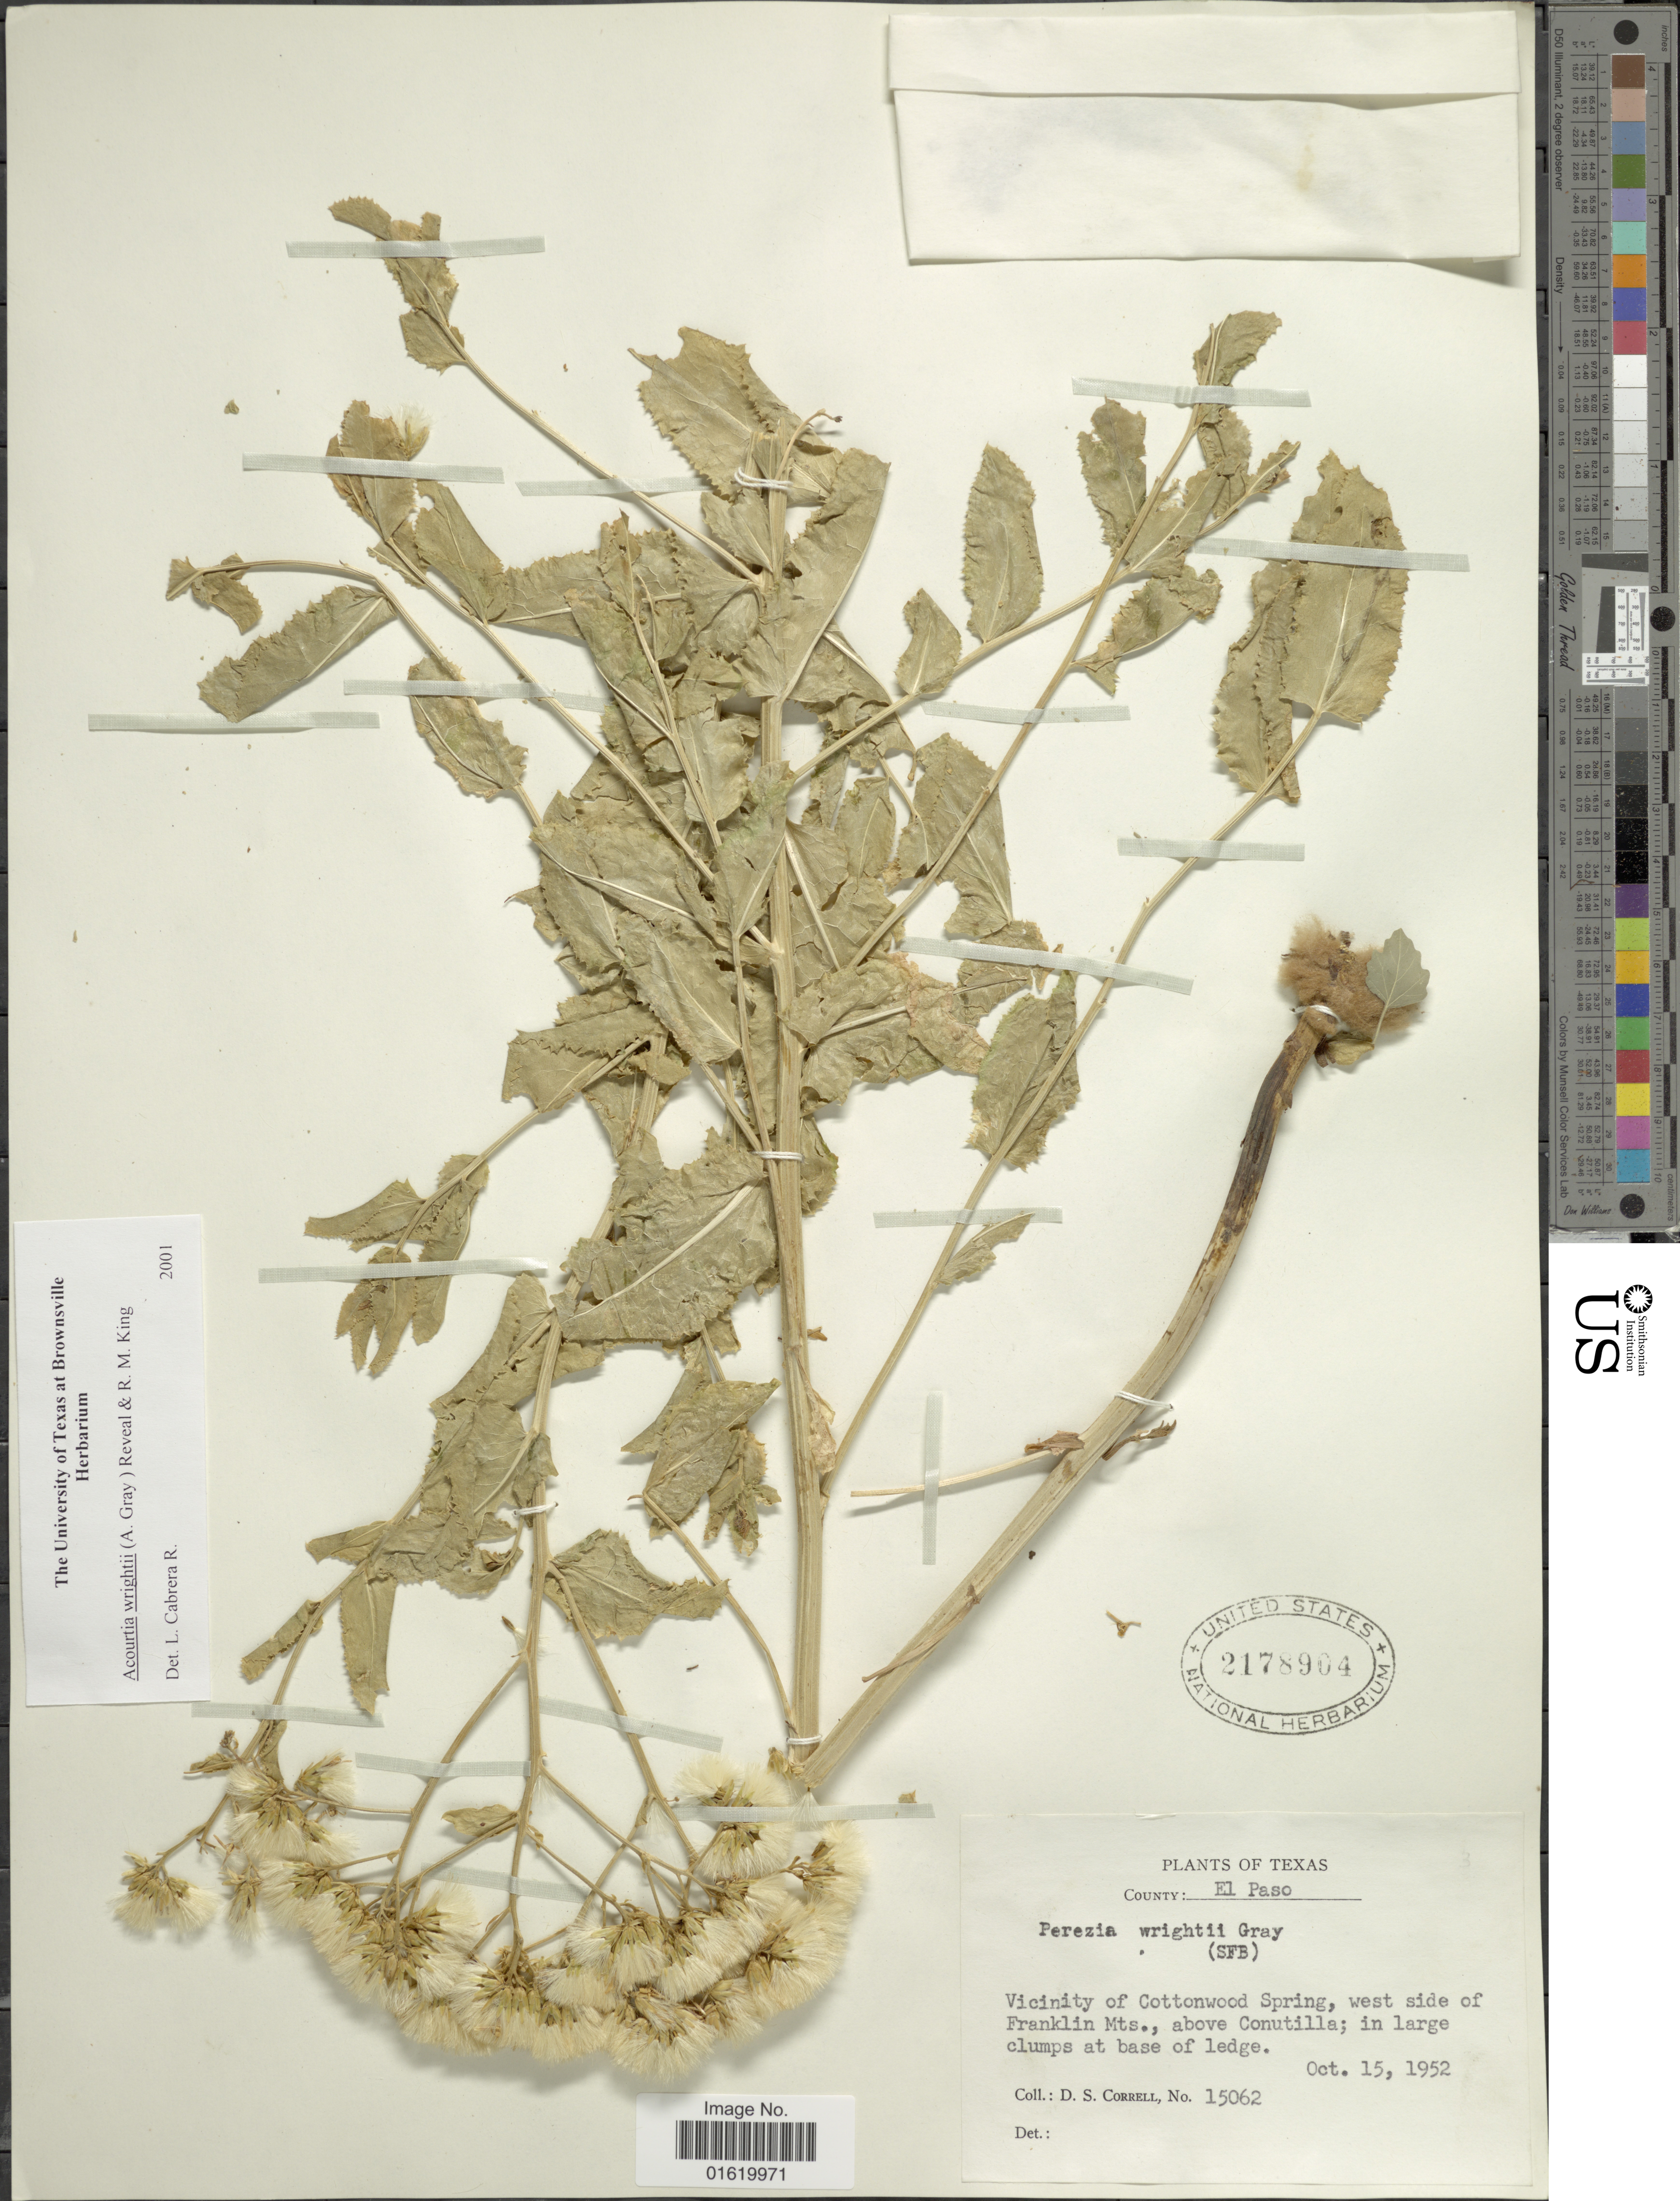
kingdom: Plantae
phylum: Tracheophyta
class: Magnoliopsida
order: Asterales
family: Asteraceae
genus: Acourtia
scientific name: Acourtia wrightii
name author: (A. Gray) Reveal & R.M. King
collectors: D. S. Correll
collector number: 15062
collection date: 1952-10-15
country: United States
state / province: Texas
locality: El Paso, vicinity of Cottonwood Spring, west side of Franklin Mts., above Conutilla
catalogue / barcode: US 2178904